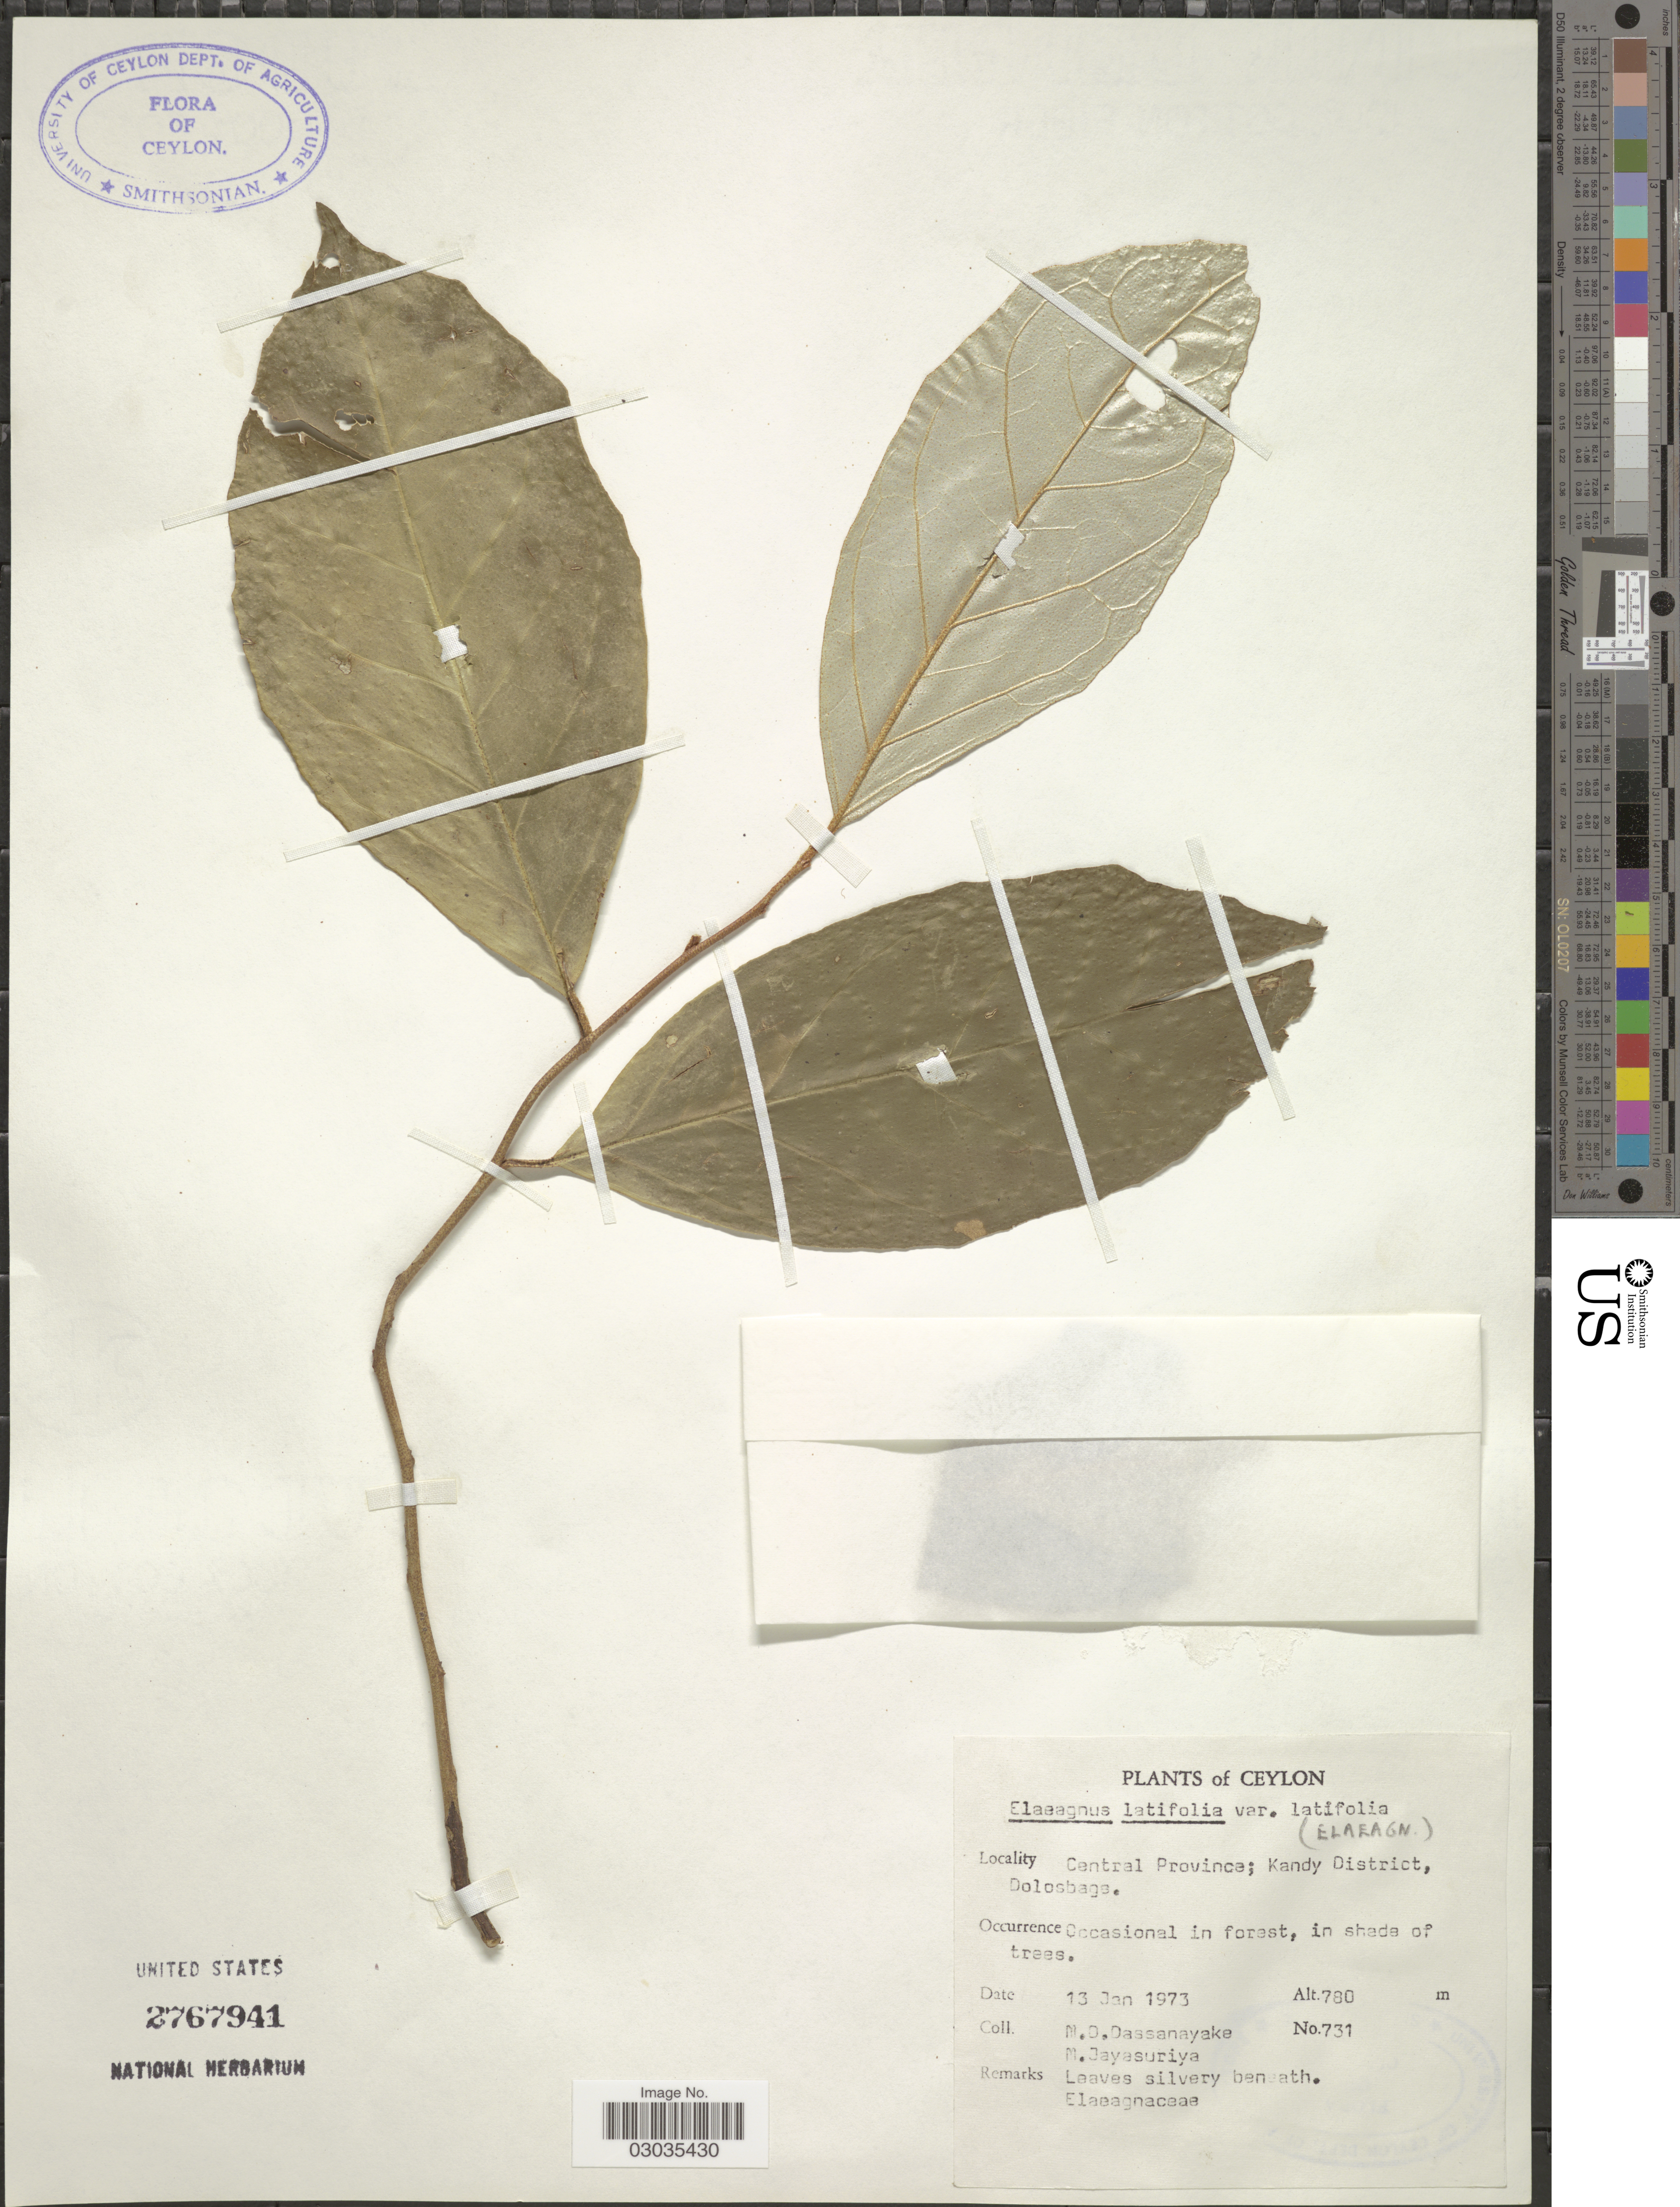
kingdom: Plantae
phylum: Tracheophyta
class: Magnoliopsida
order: Rosales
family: Elaeagnaceae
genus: Elaeagnus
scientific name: Elaeagnus latifolia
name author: L.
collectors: M. D. Dassanayake & M. Jayasuriya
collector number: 731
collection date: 1973-01-13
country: Sri Lanka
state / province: Central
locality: Ceylon. Kandy District, Dolosbags.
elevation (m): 780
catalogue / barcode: US 2767941